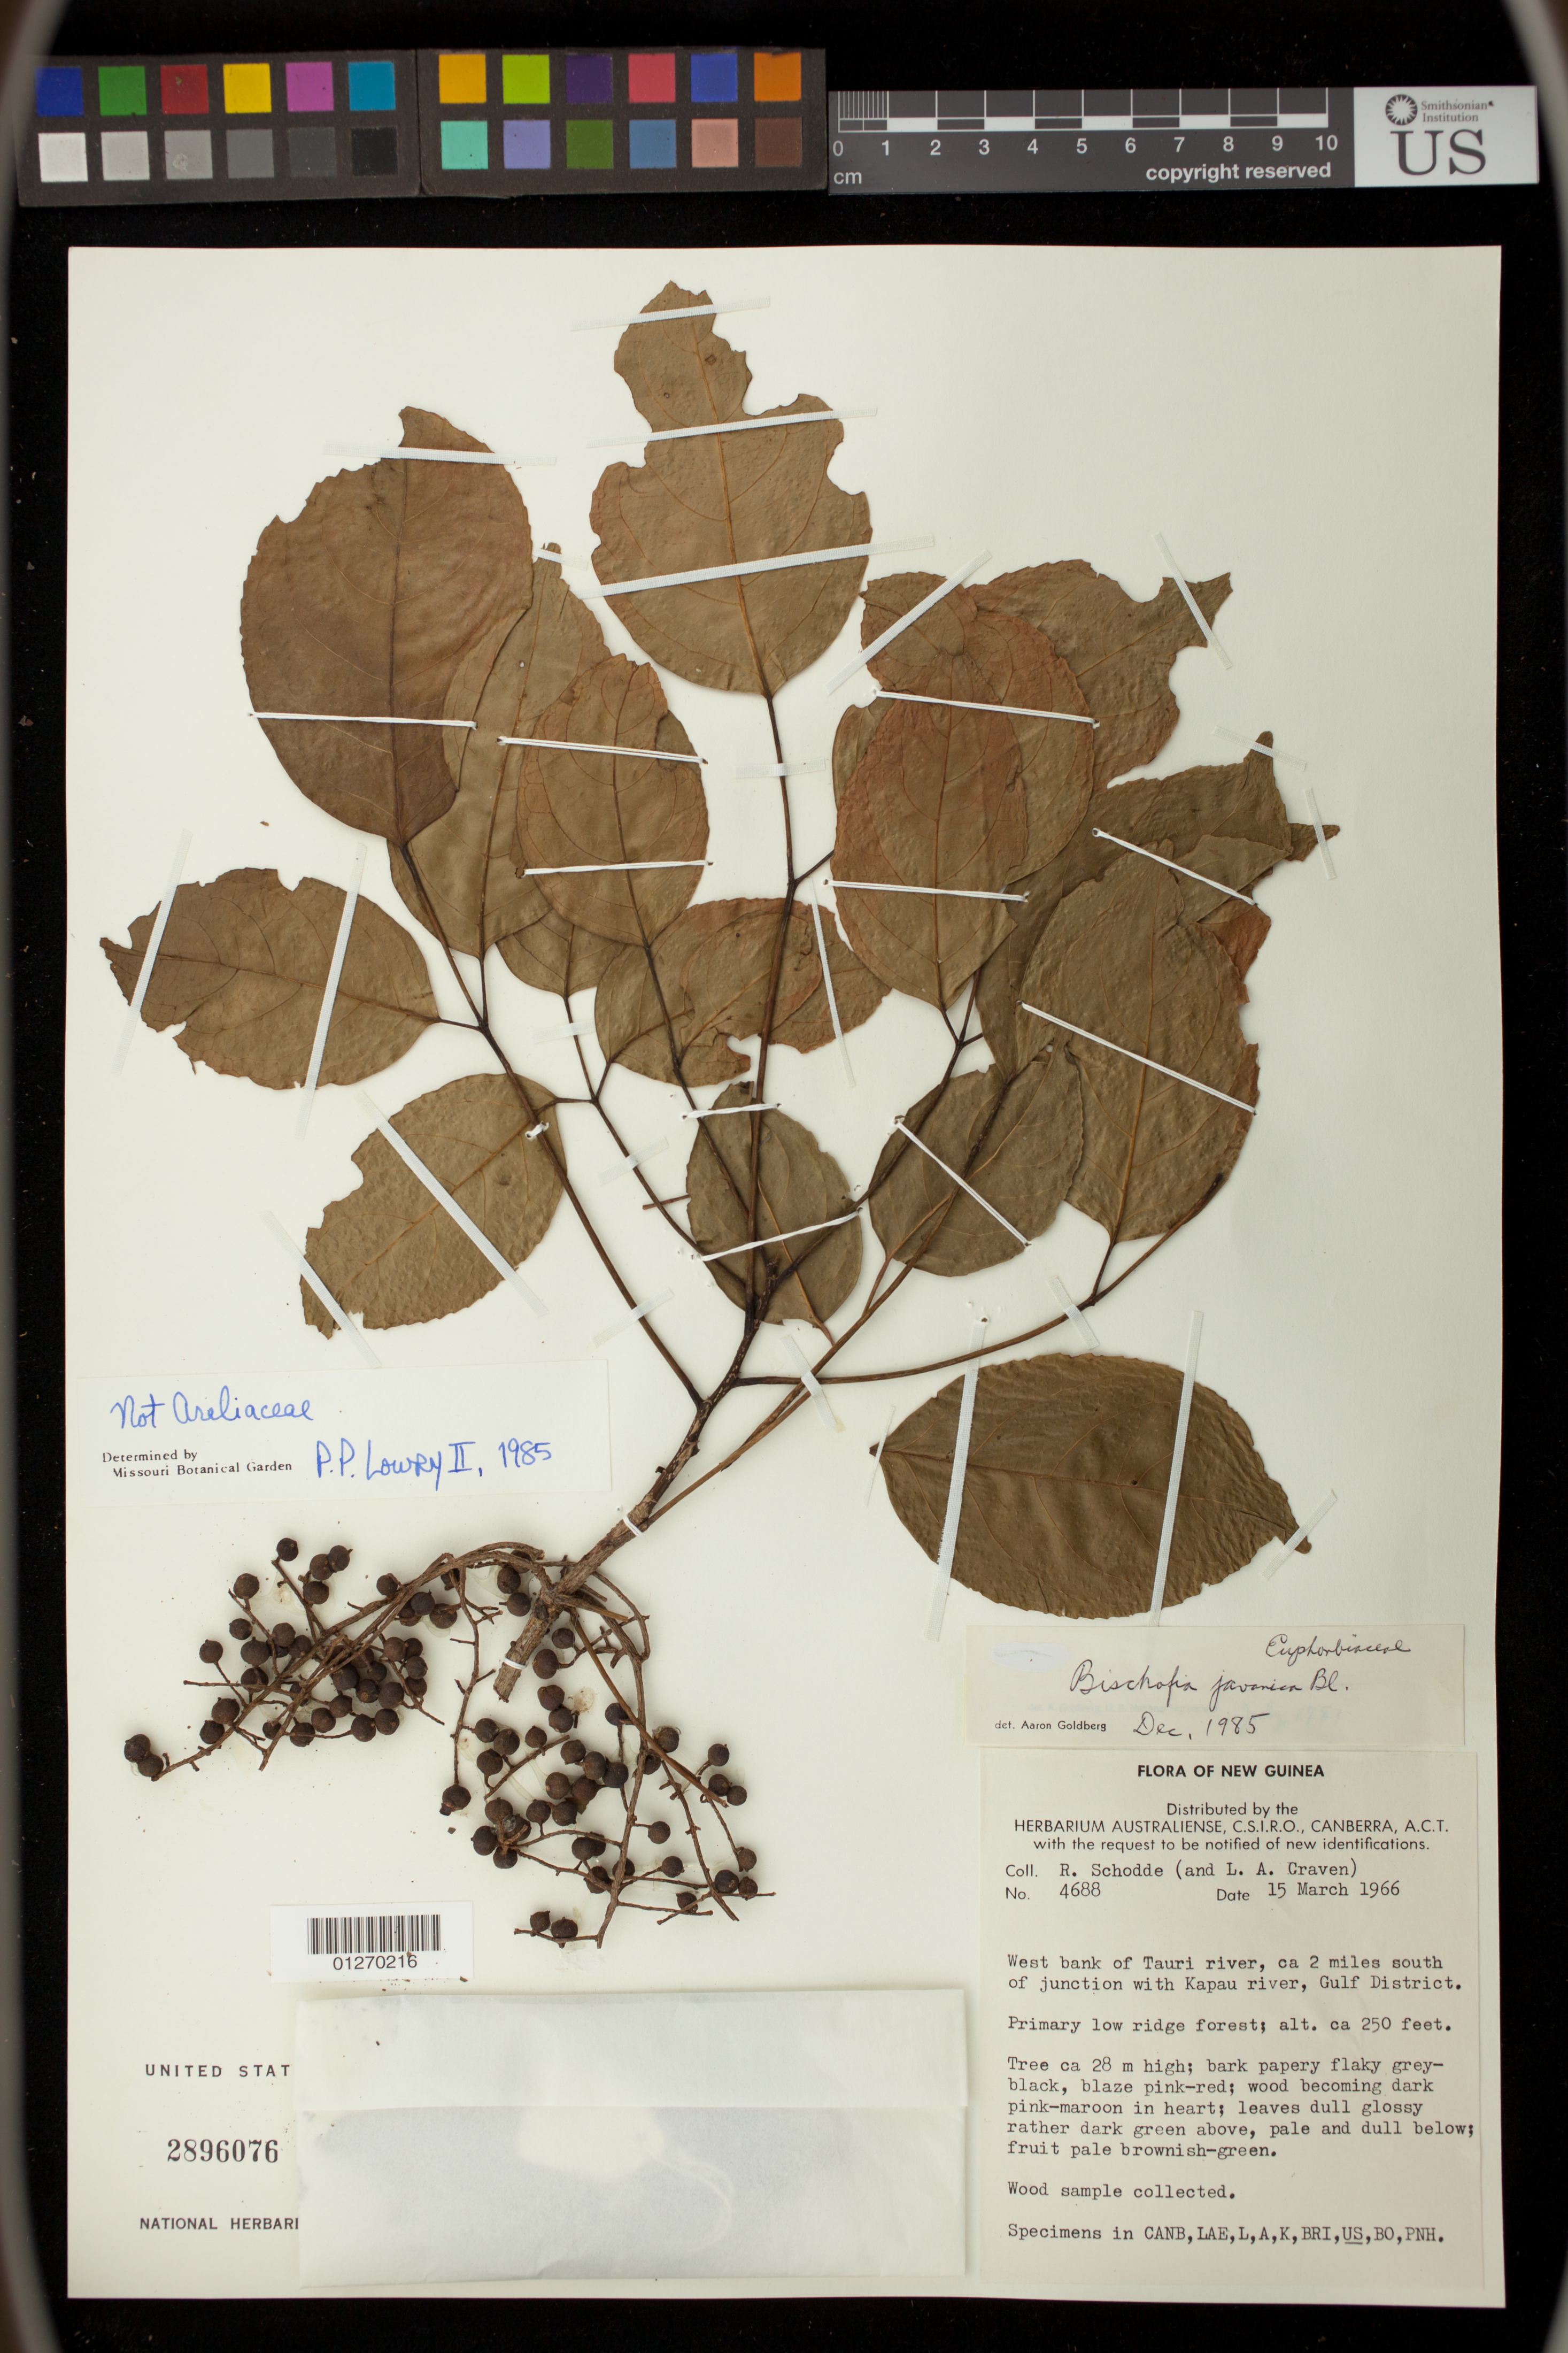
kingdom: Plantae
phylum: Tracheophyta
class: Magnoliopsida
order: Malpighiales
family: Phyllanthaceae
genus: Bischofia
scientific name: Bischofia javanica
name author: Blume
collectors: R. Schodde & L. A. Craven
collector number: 4688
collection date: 1966-03-15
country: Papua New Guinea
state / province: Gulf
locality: West bank of Tauri river, ca 2 miles south of junction with Kapau river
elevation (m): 76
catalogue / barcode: US 2896076